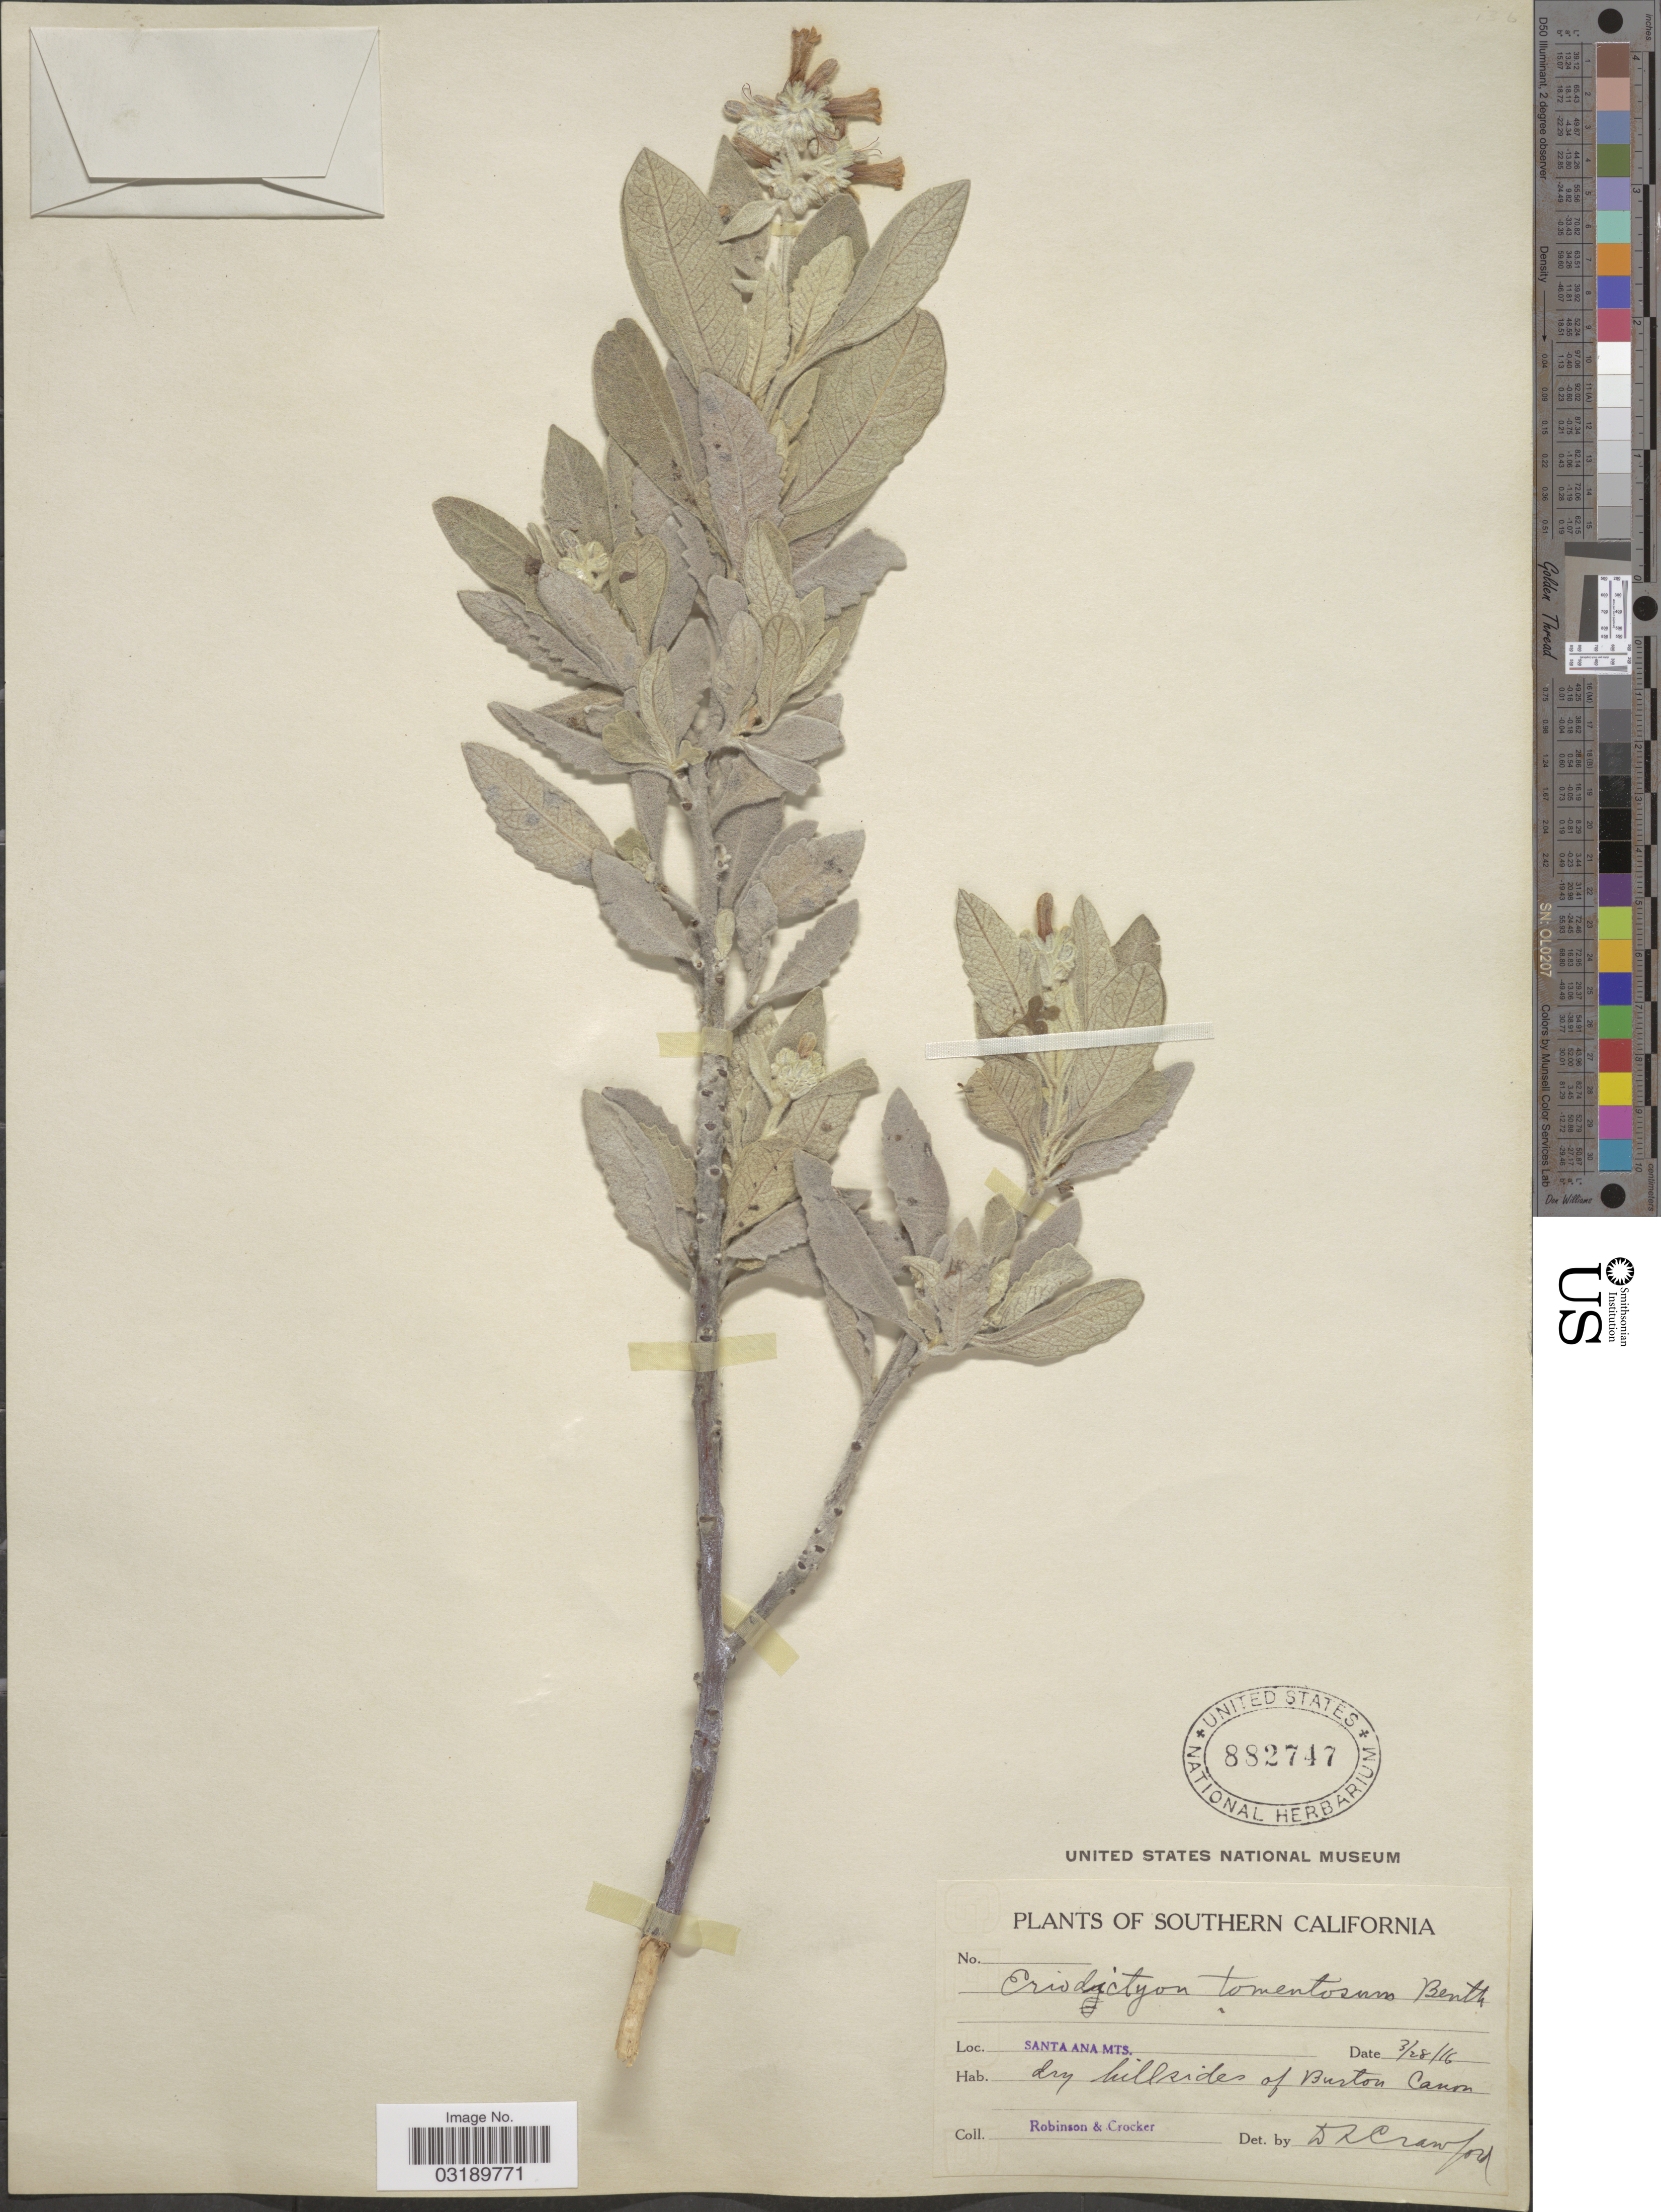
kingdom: Plantae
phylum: Tracheophyta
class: Magnoliopsida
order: Boraginales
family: Namaceae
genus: Eriodictyon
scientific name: Eriodictyon crassifolium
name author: Benth.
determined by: Rogers, Z. S.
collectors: -- Robinson & -. Crocker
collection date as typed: Transcribed d/m/y: 28/3/16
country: United States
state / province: California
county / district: Los Angeles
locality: Southern California. Santa Ana Mts. Dry hillsides of Burton Canon.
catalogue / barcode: US 882747